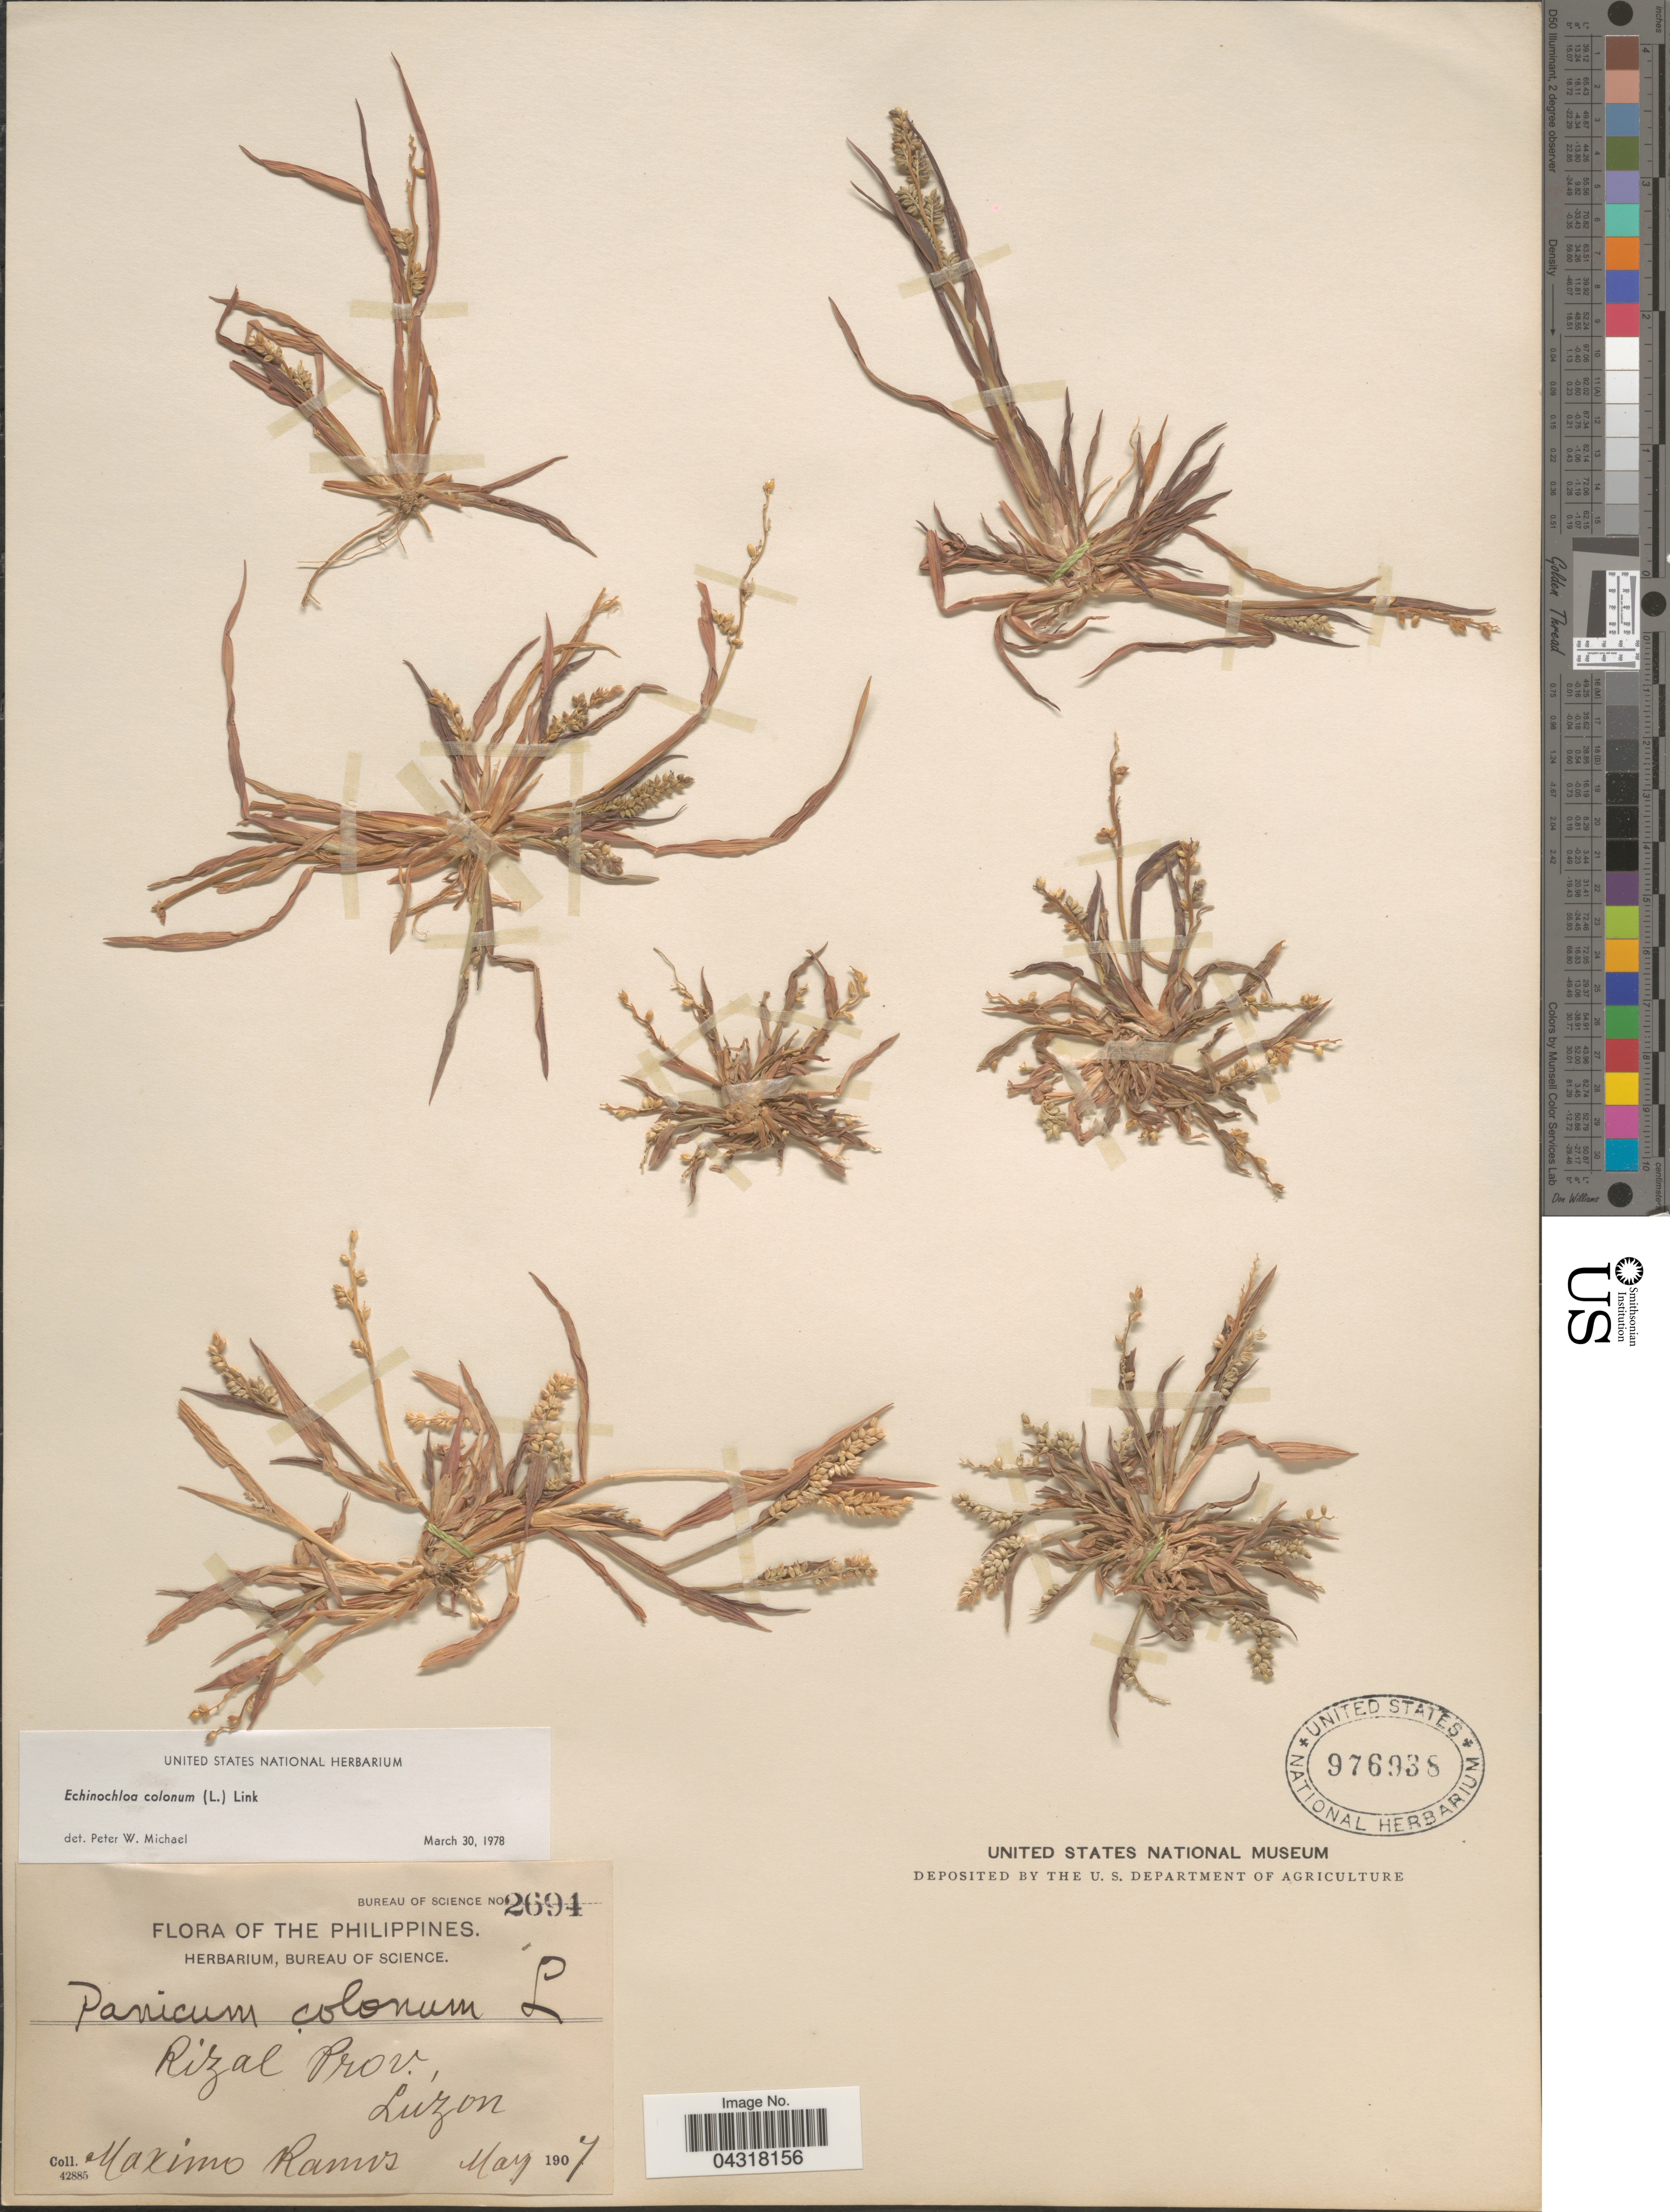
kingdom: Plantae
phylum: Tracheophyta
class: Liliopsida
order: Poales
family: Poaceae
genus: Echinochloa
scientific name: Echinochloa colona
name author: (L.) Link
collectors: M. Ramos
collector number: Bureau of Science 2694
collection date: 1907-05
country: Philippines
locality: Rizal Prov., Luzon.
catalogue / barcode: US 976938